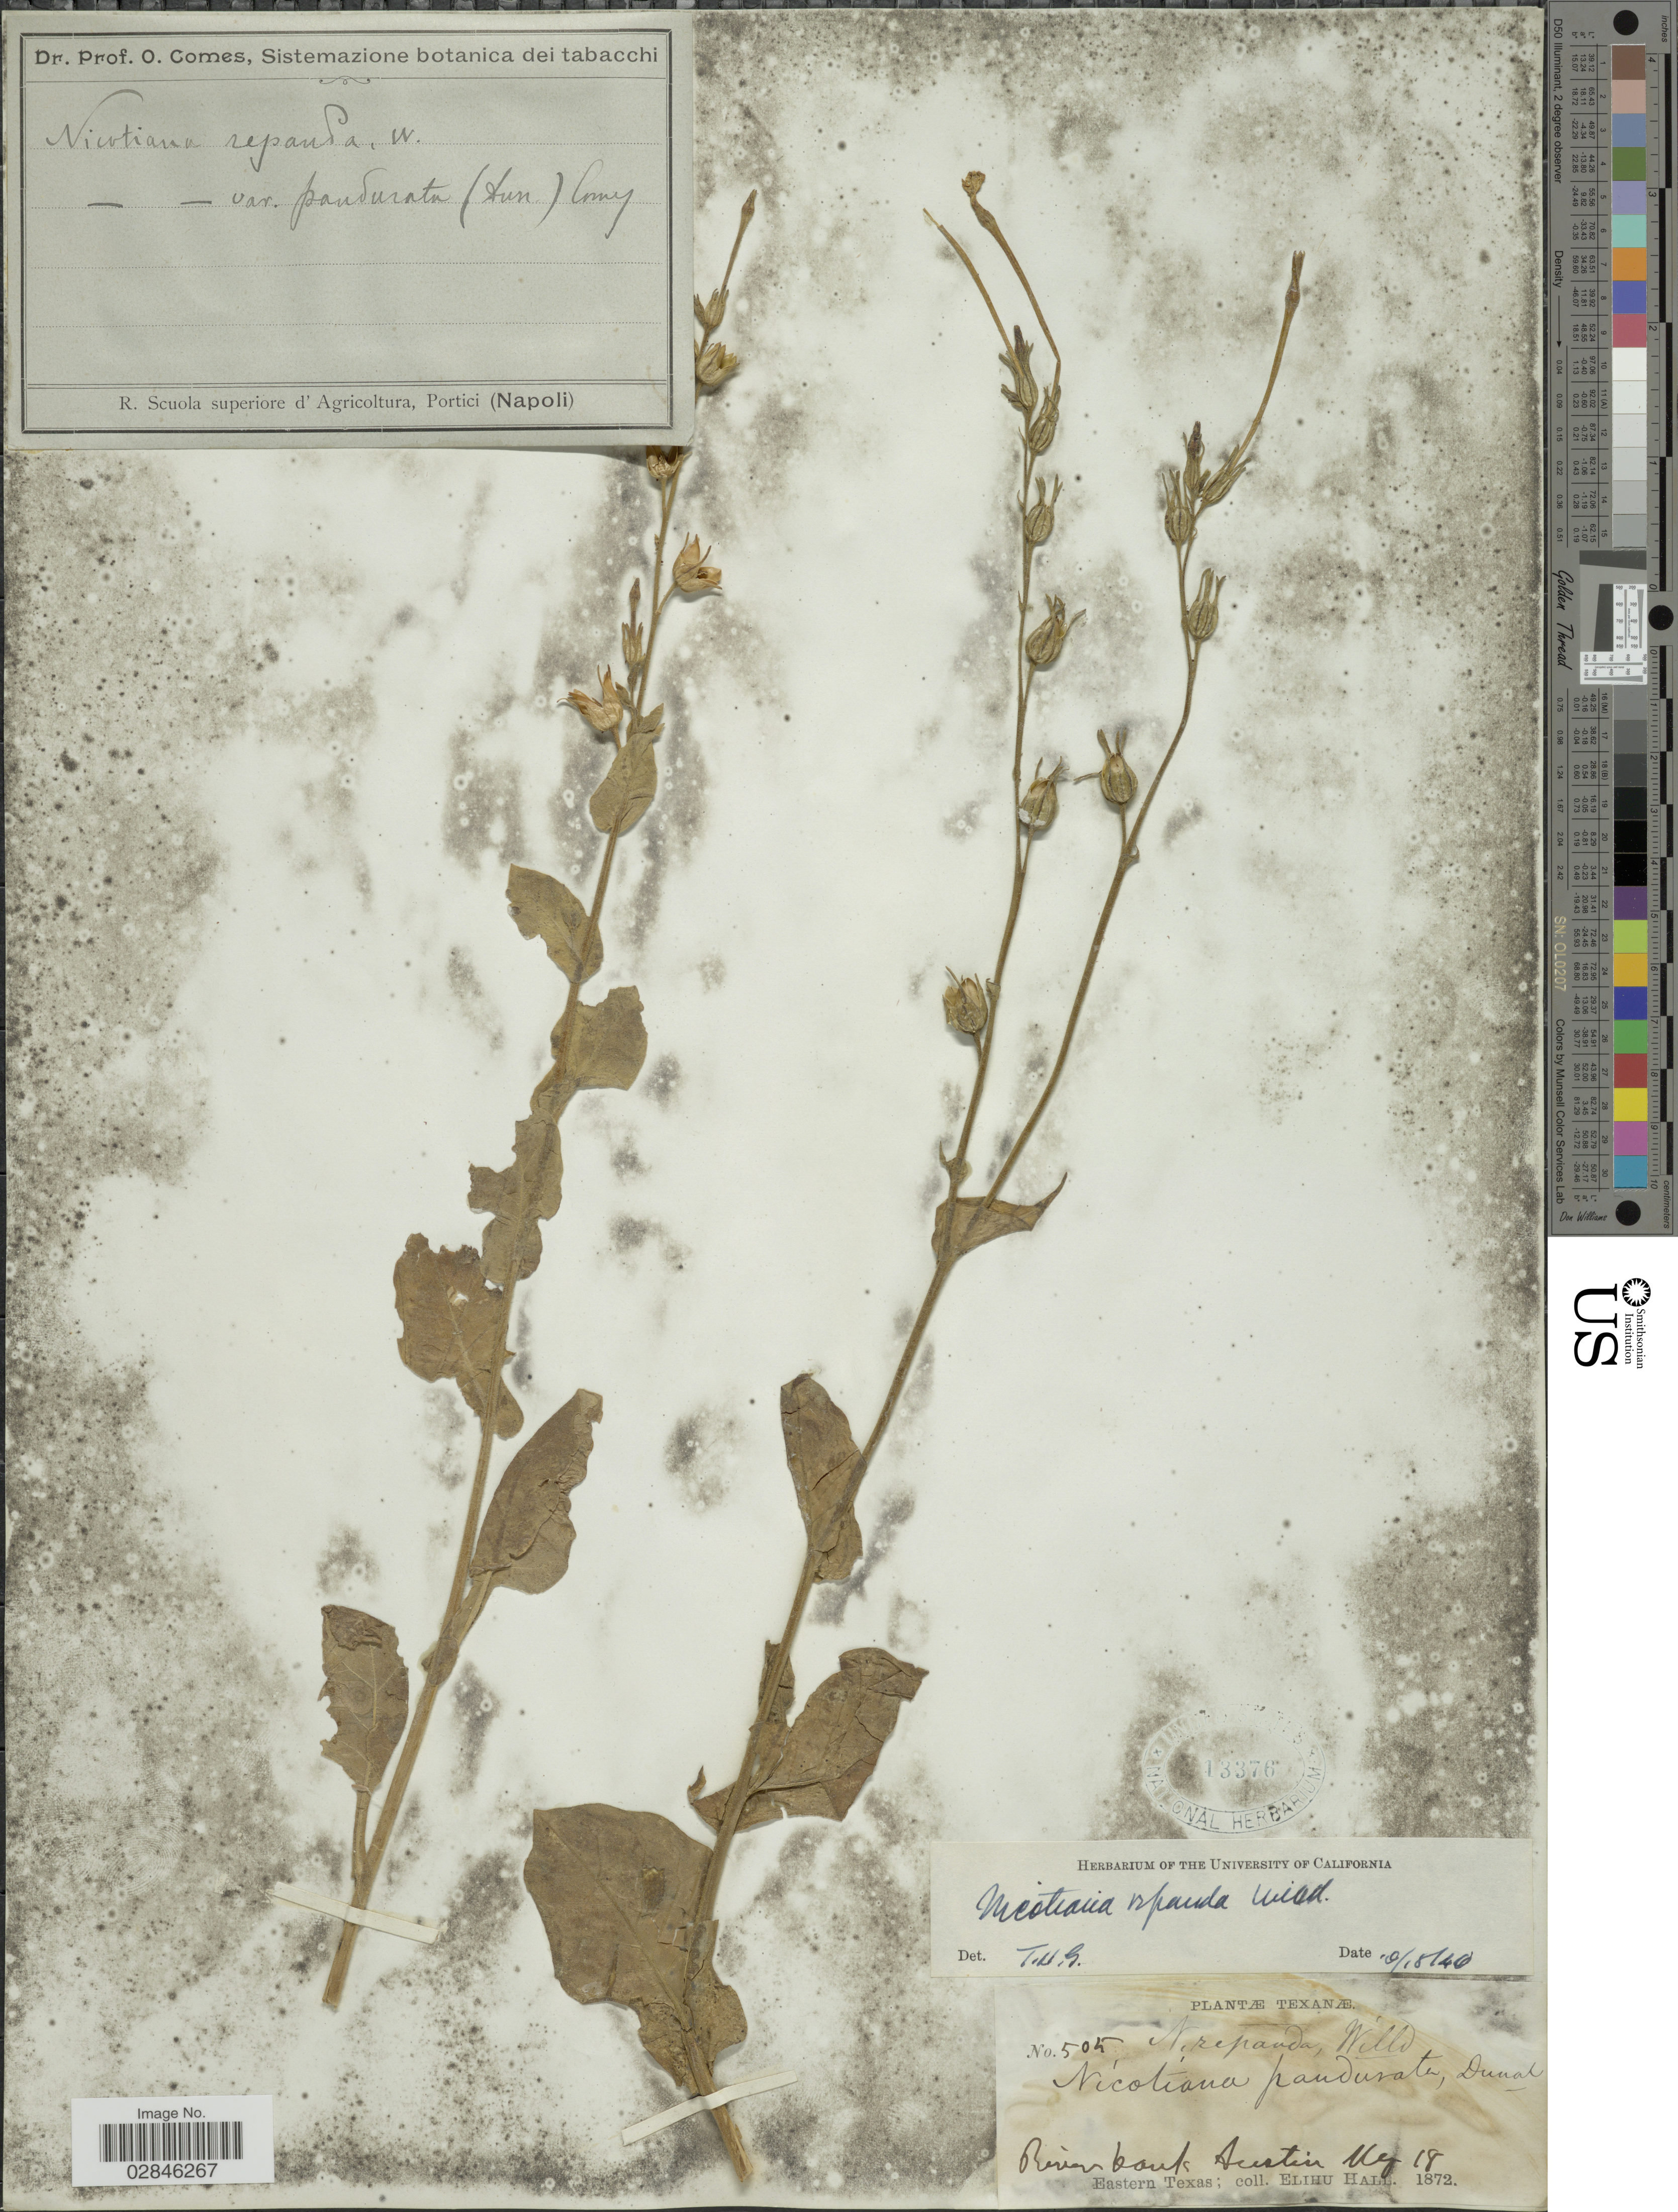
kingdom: Plantae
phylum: Tracheophyta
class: Magnoliopsida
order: Solanales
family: Solanaceae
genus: Nicotiana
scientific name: Nicotiana repanda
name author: Willd. ex Lehm.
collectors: E. Hall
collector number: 505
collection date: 1872-05-18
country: United States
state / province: Texas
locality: River bank Austin. Eastern Texas.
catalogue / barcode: US 13376